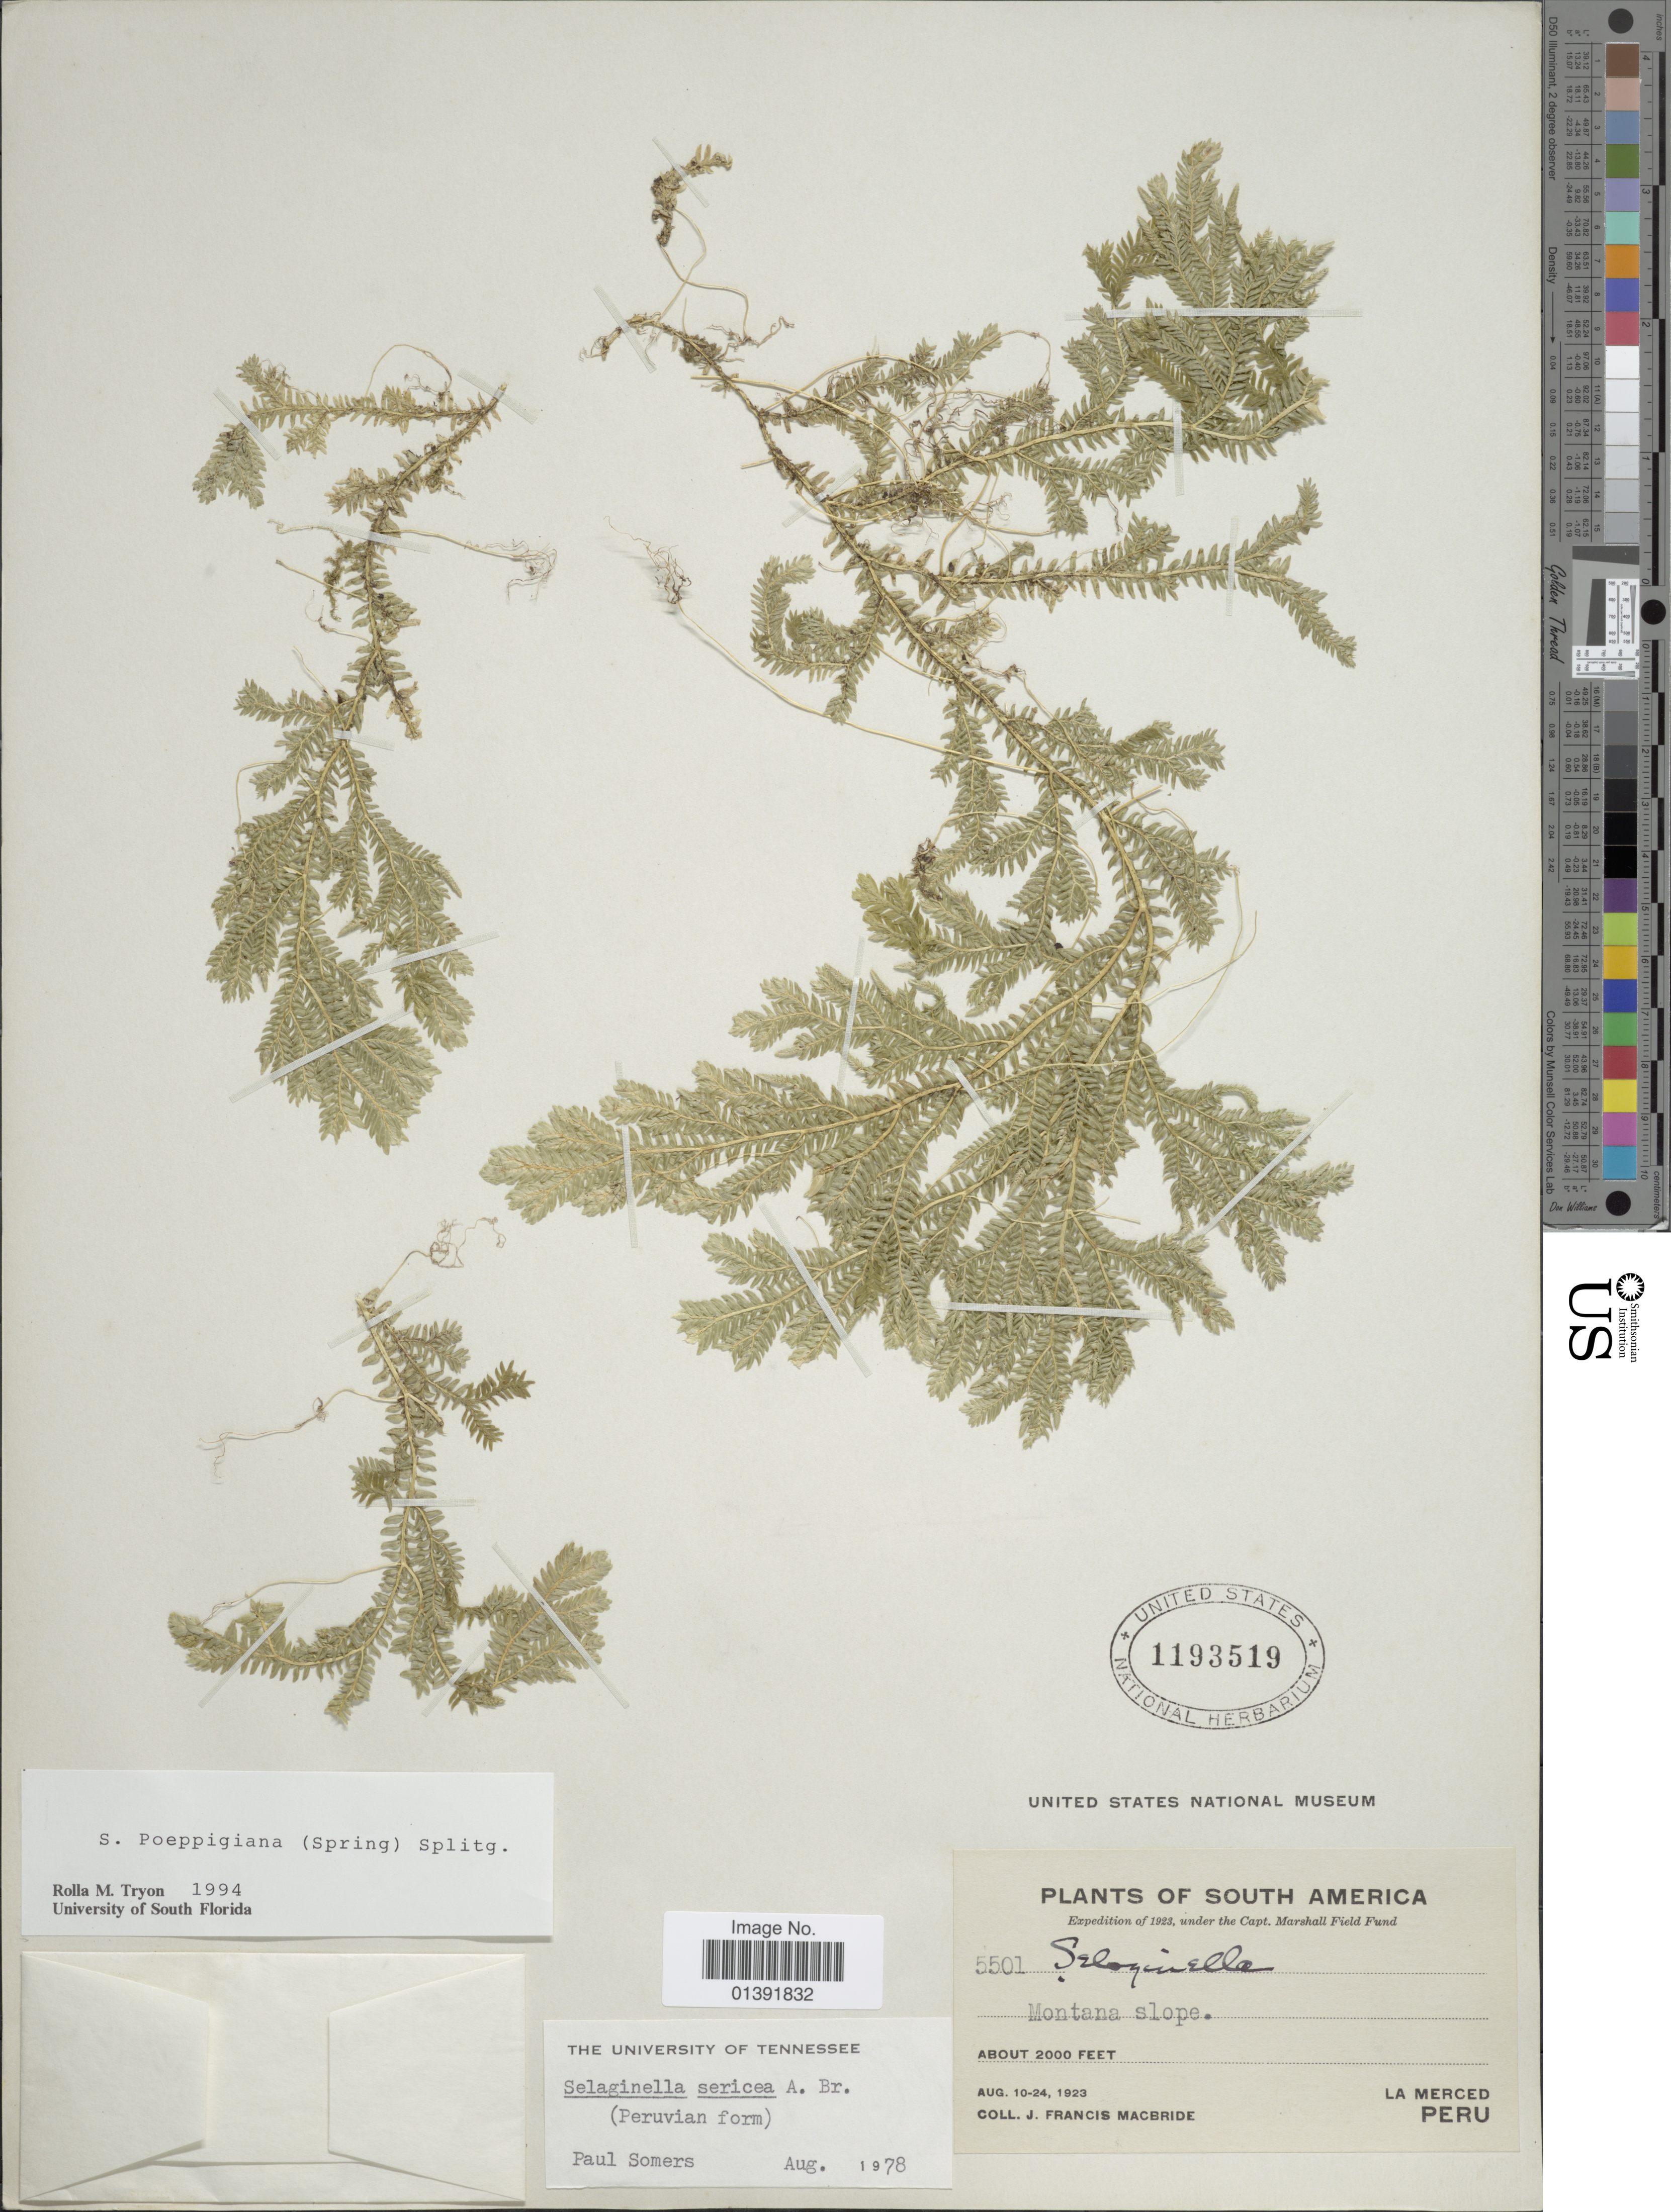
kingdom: Plantae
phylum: Tracheophyta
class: Lycopodiopsida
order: Selaginellales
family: Selaginellaceae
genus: Selaginella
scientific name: Selaginella silvestris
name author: Aspl.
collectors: J. F. Macbride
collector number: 5501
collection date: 1923-08-10/1923-08-24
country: Peru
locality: South America, La Merced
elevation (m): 610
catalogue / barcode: US 1193519